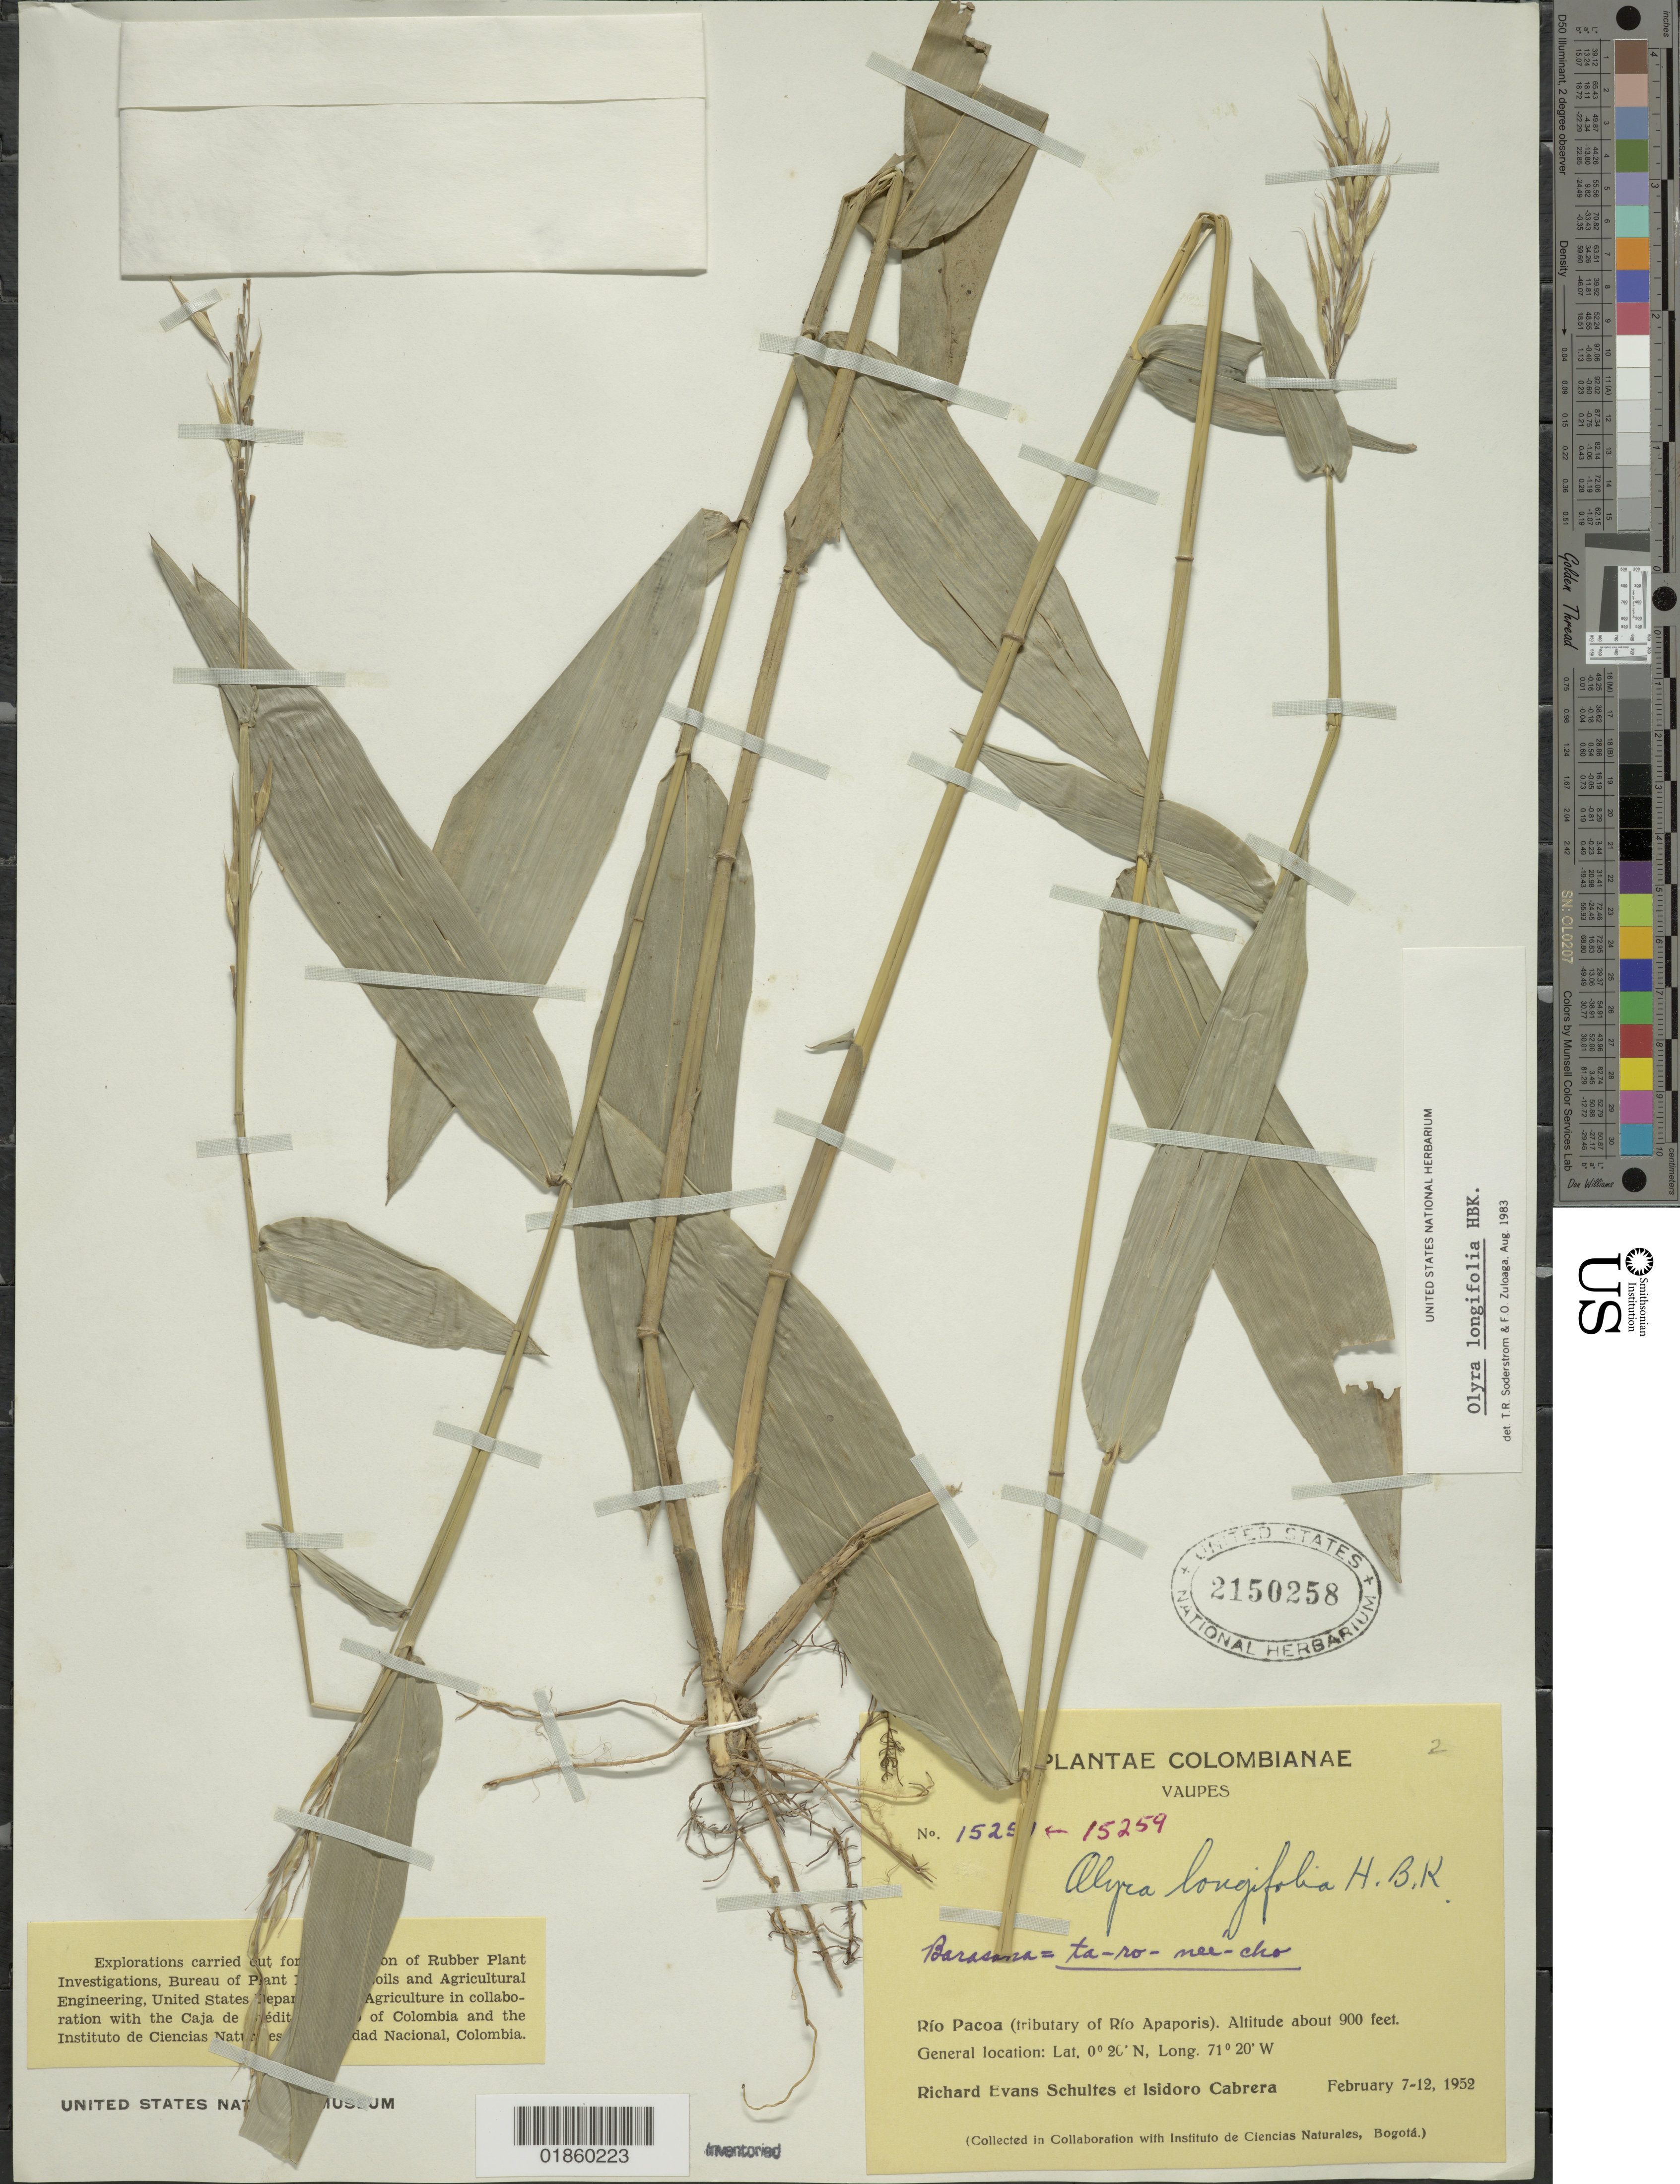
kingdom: Plantae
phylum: Tracheophyta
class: Liliopsida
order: Poales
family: Poaceae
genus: Olyra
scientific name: Olyra longifolia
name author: Kunth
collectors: R. E. Schultes & I. Cabrera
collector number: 15259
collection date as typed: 07 Feb 1952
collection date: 1952-02-07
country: Colombia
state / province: Vaupés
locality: Rio Pacoa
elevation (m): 275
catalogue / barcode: US 2150258